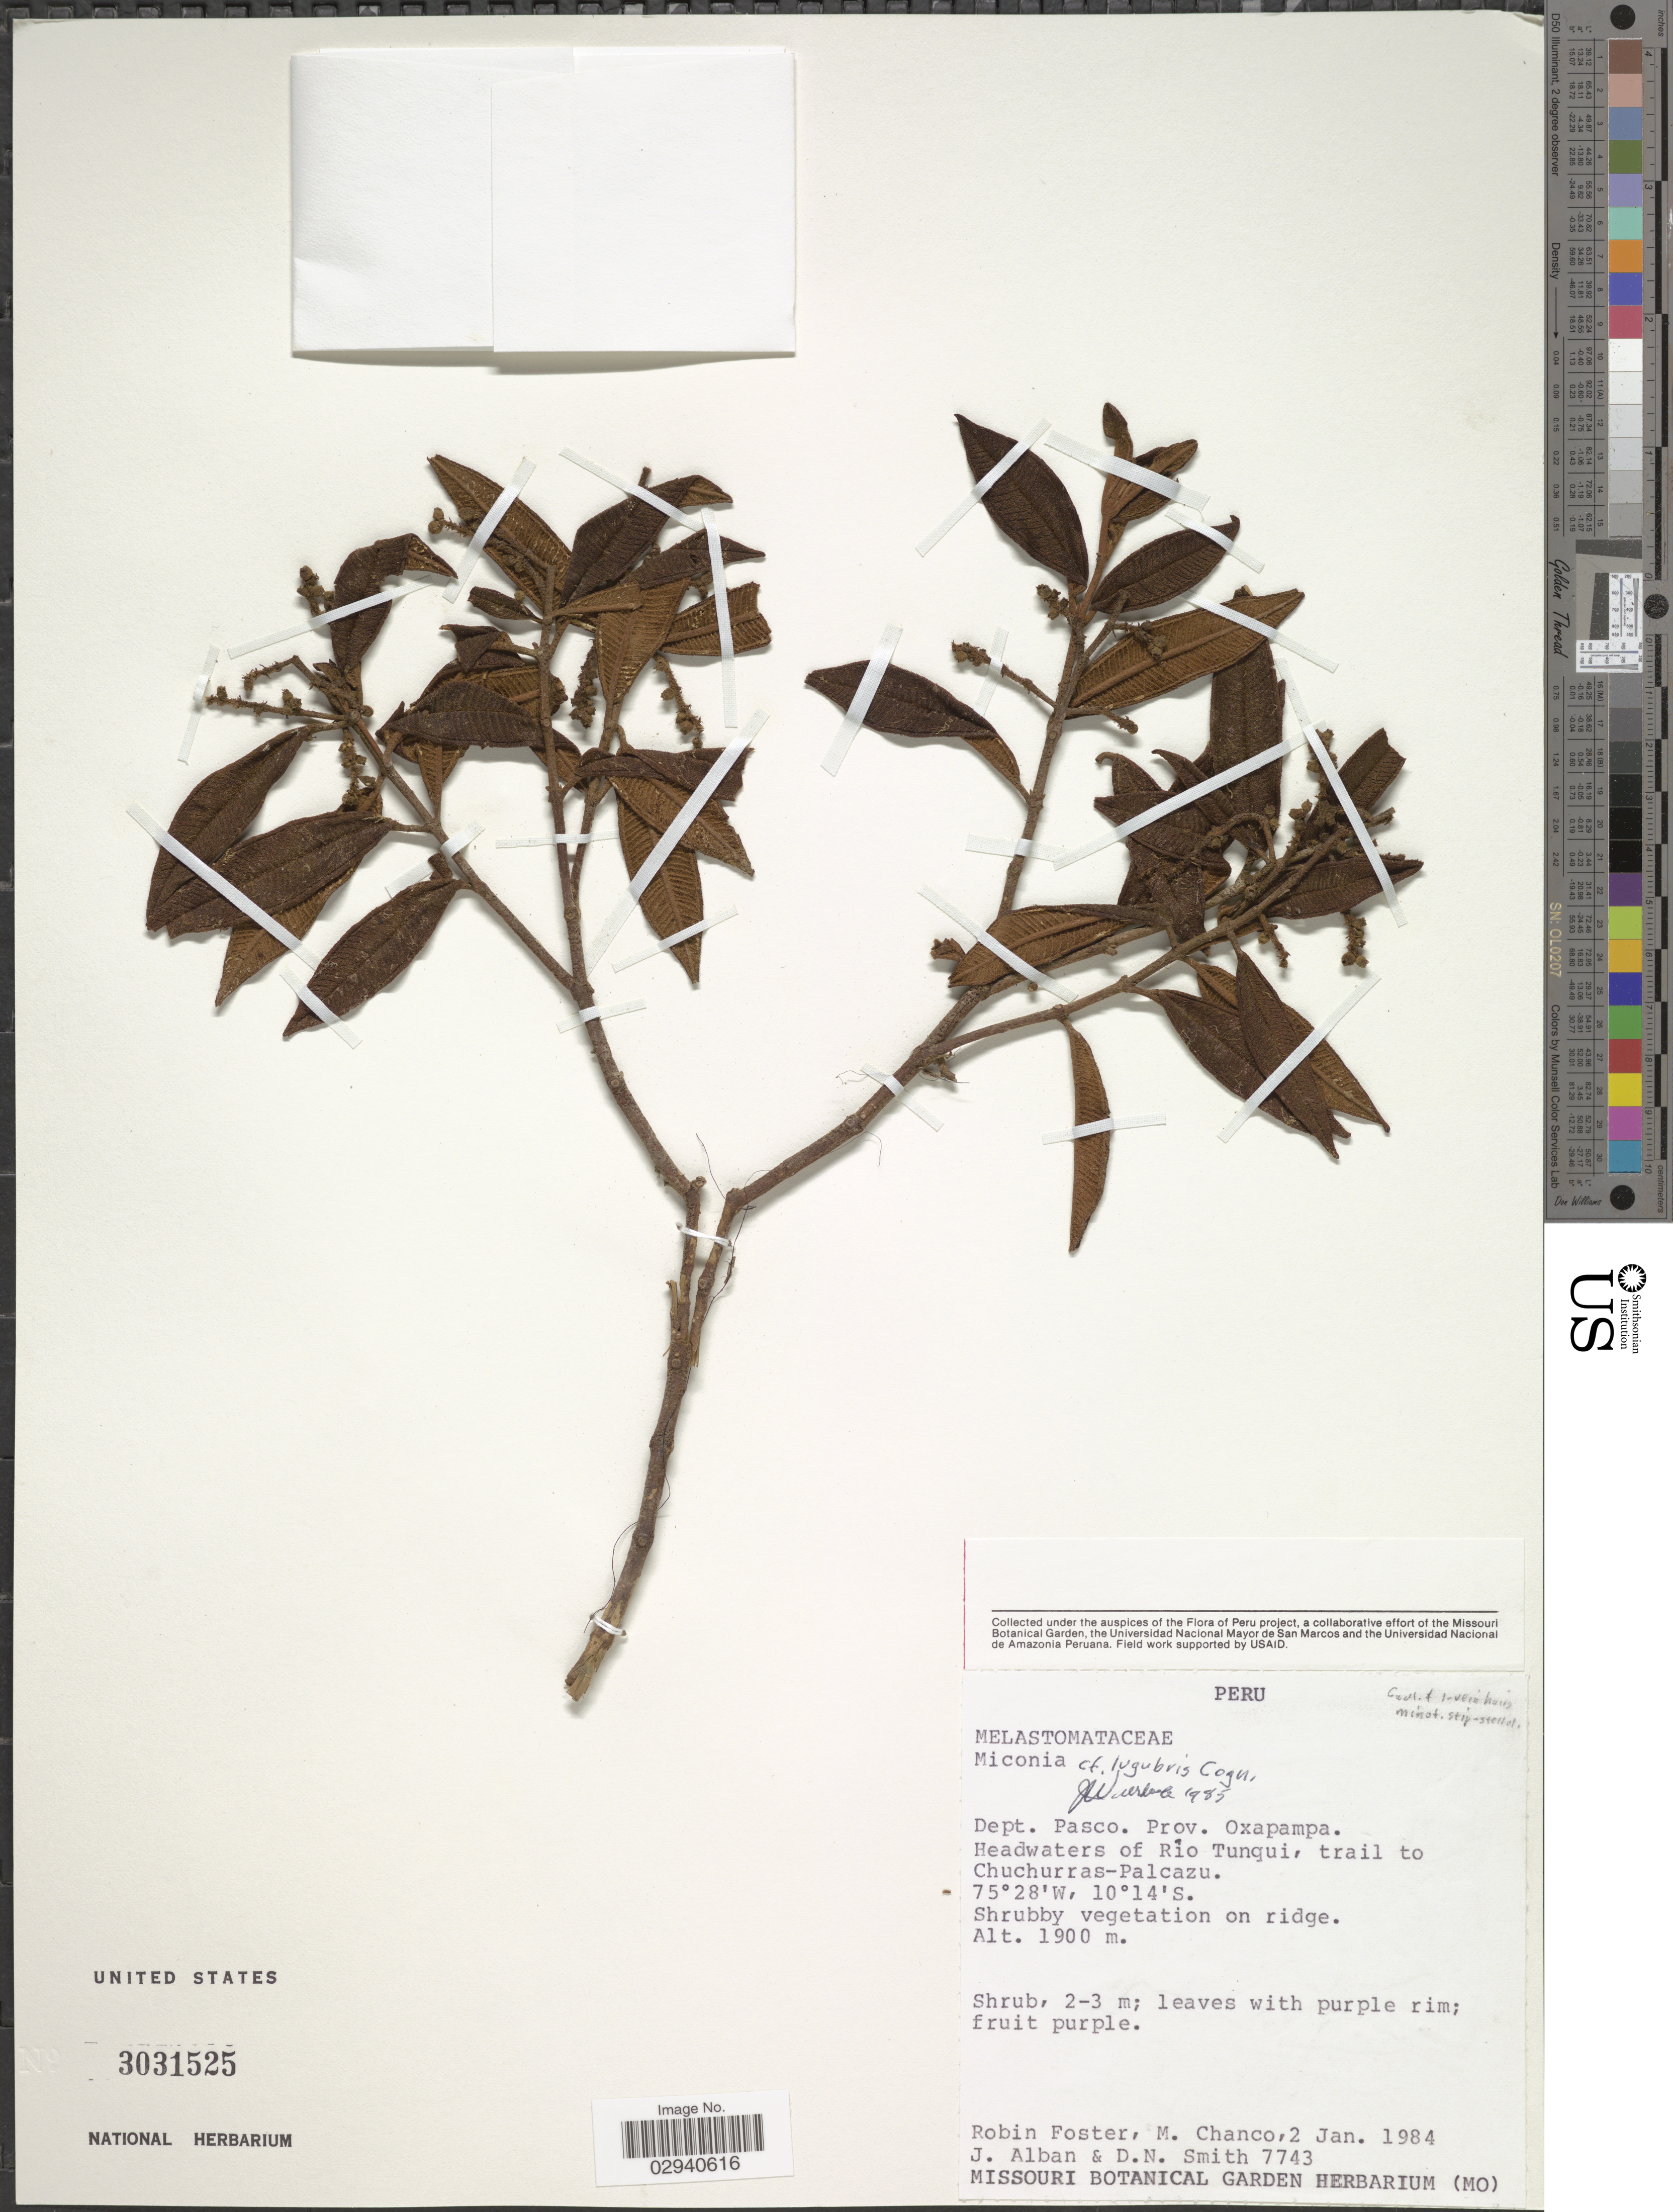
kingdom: Plantae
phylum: Tracheophyta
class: Magnoliopsida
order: Myrtales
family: Melastomataceae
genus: Miconia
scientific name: Miconia lugubris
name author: Cogn.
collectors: R. B. Foster, M. Chanco, J. Alban & D. Smith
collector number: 7743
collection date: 1984-01-02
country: Peru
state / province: Pasco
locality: Dept. Pasco. Prov. Oxapampa. Headwaters of Río Tunqui, trail to Chuchurras-Palcazu.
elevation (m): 1900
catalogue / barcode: US 3031525